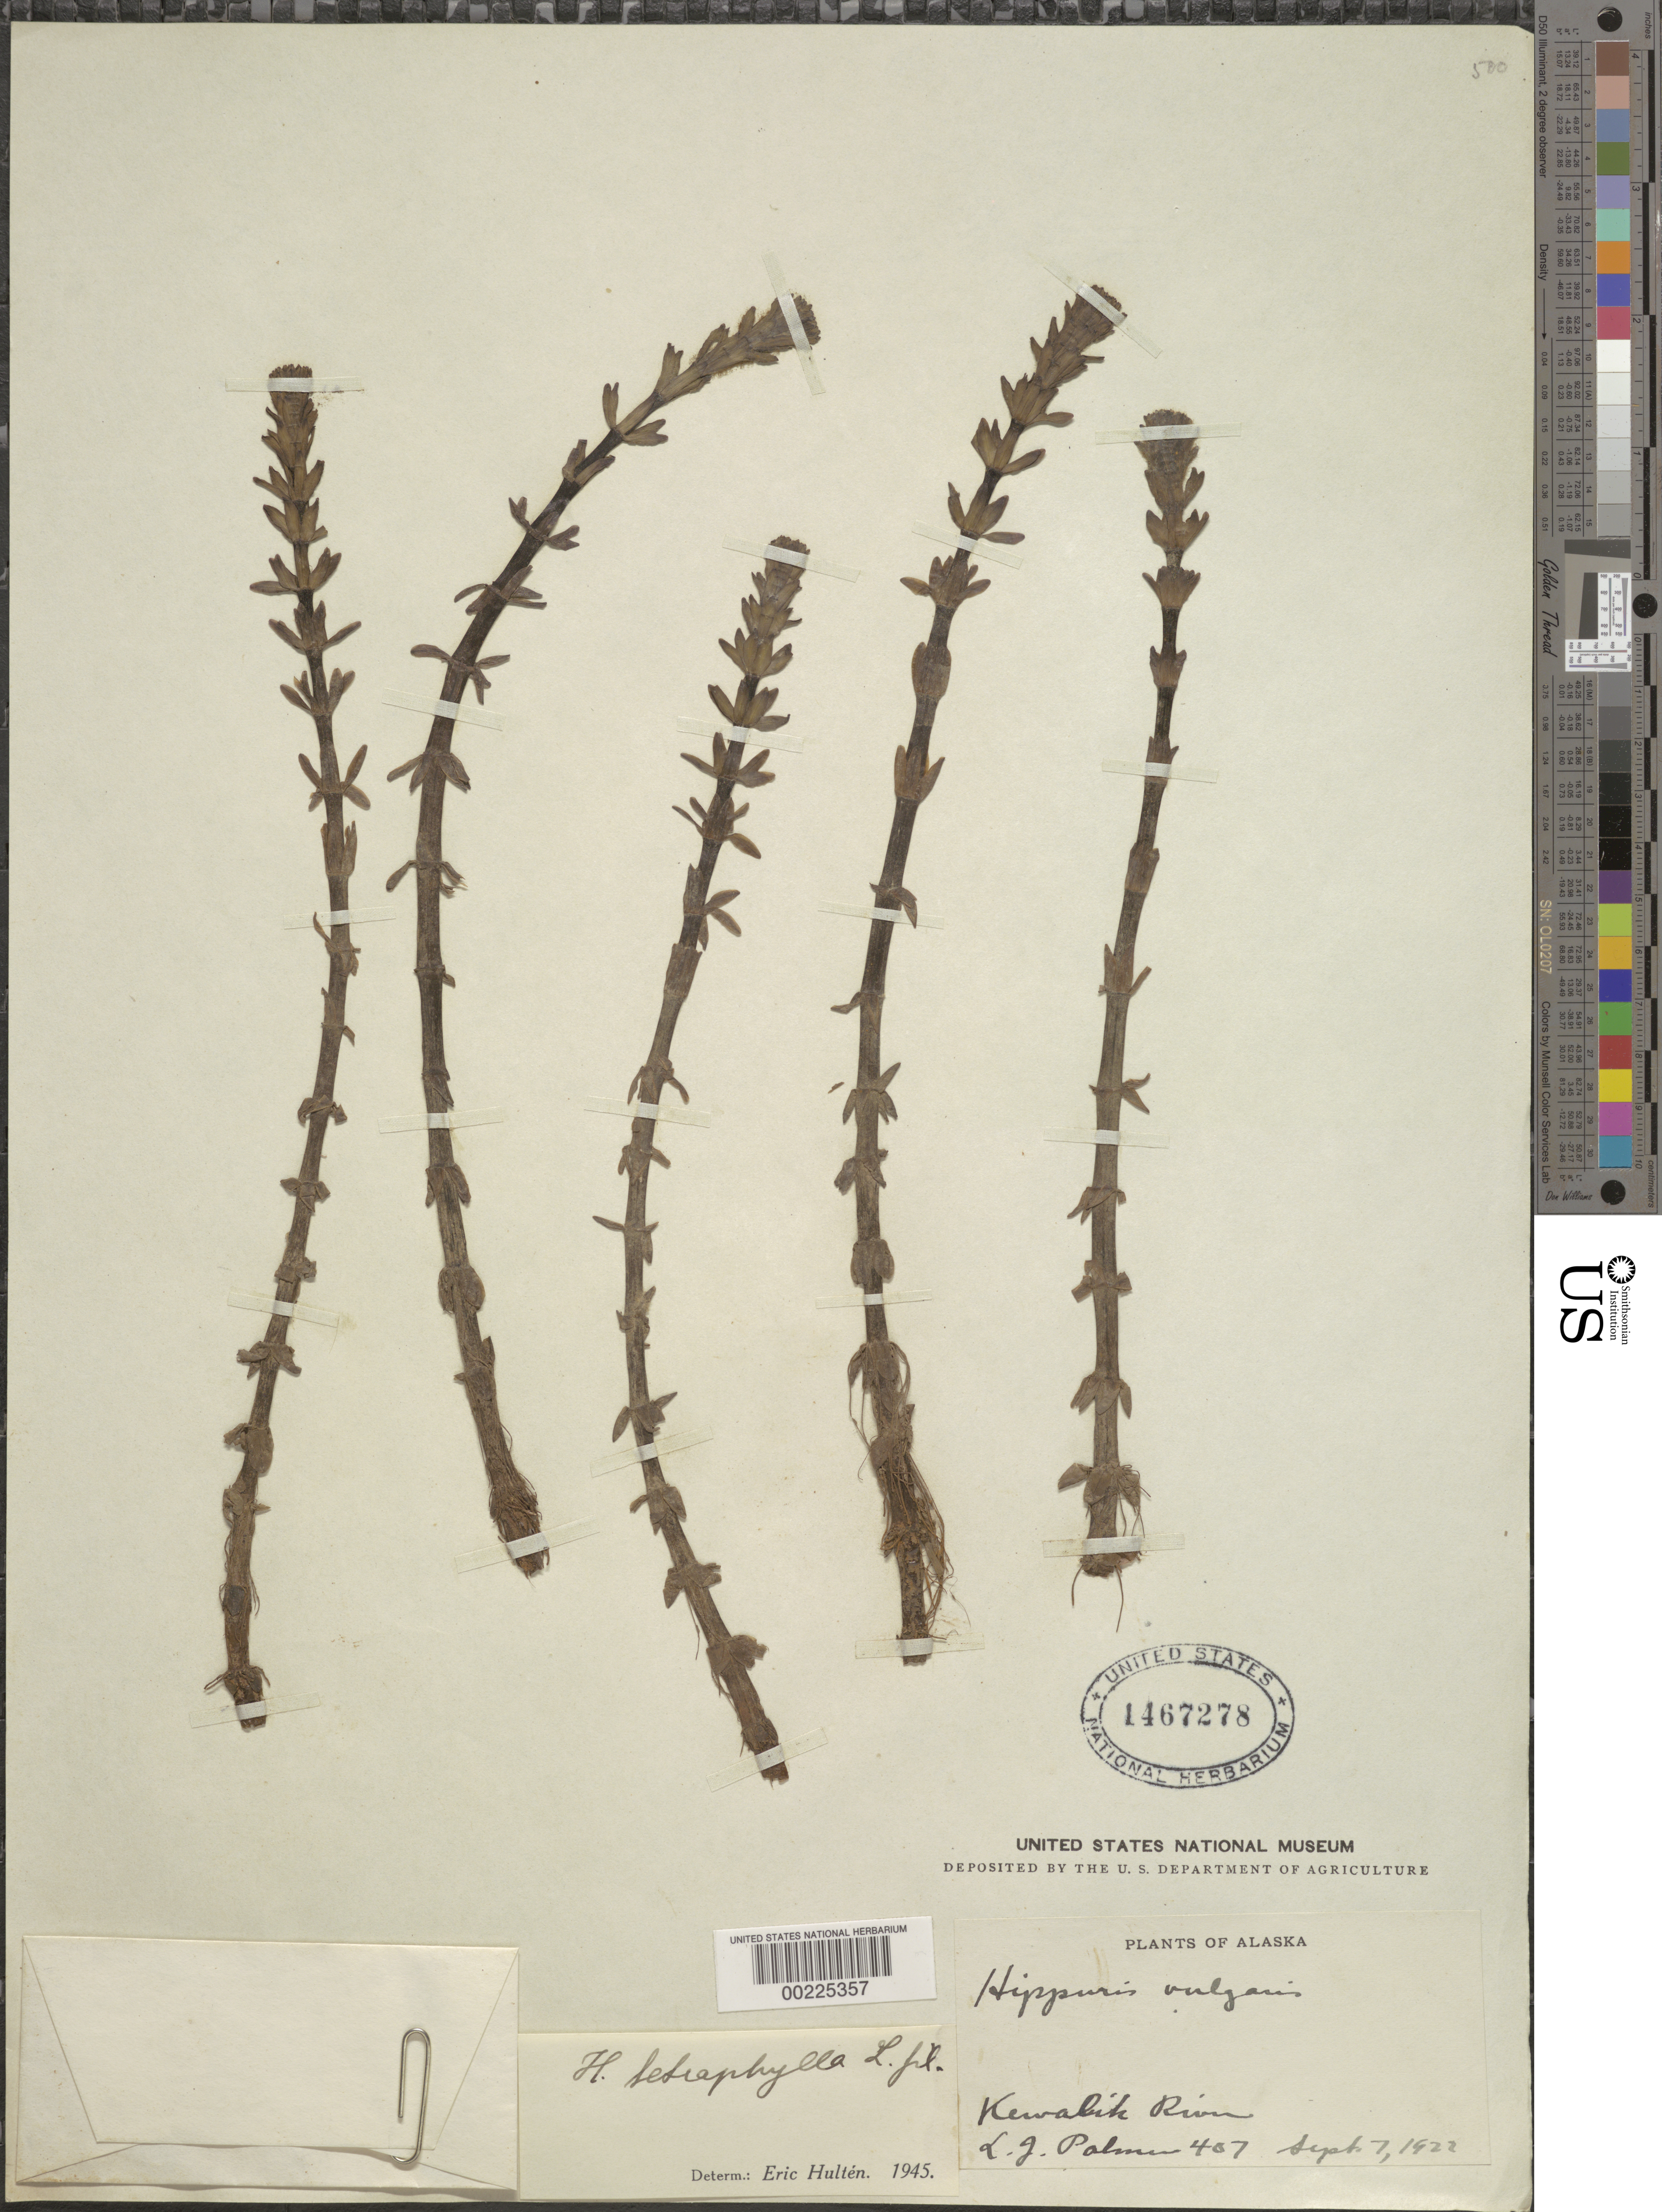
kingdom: Plantae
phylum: Tracheophyta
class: Magnoliopsida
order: Lamiales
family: Plantaginaceae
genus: Hippuris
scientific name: Hippuris tetraphylla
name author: L. f.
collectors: L. J. Palmer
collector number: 407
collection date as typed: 07 Sep 1922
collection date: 1922-09-07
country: United States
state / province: Alaska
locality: Kewalik river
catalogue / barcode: US 1467278